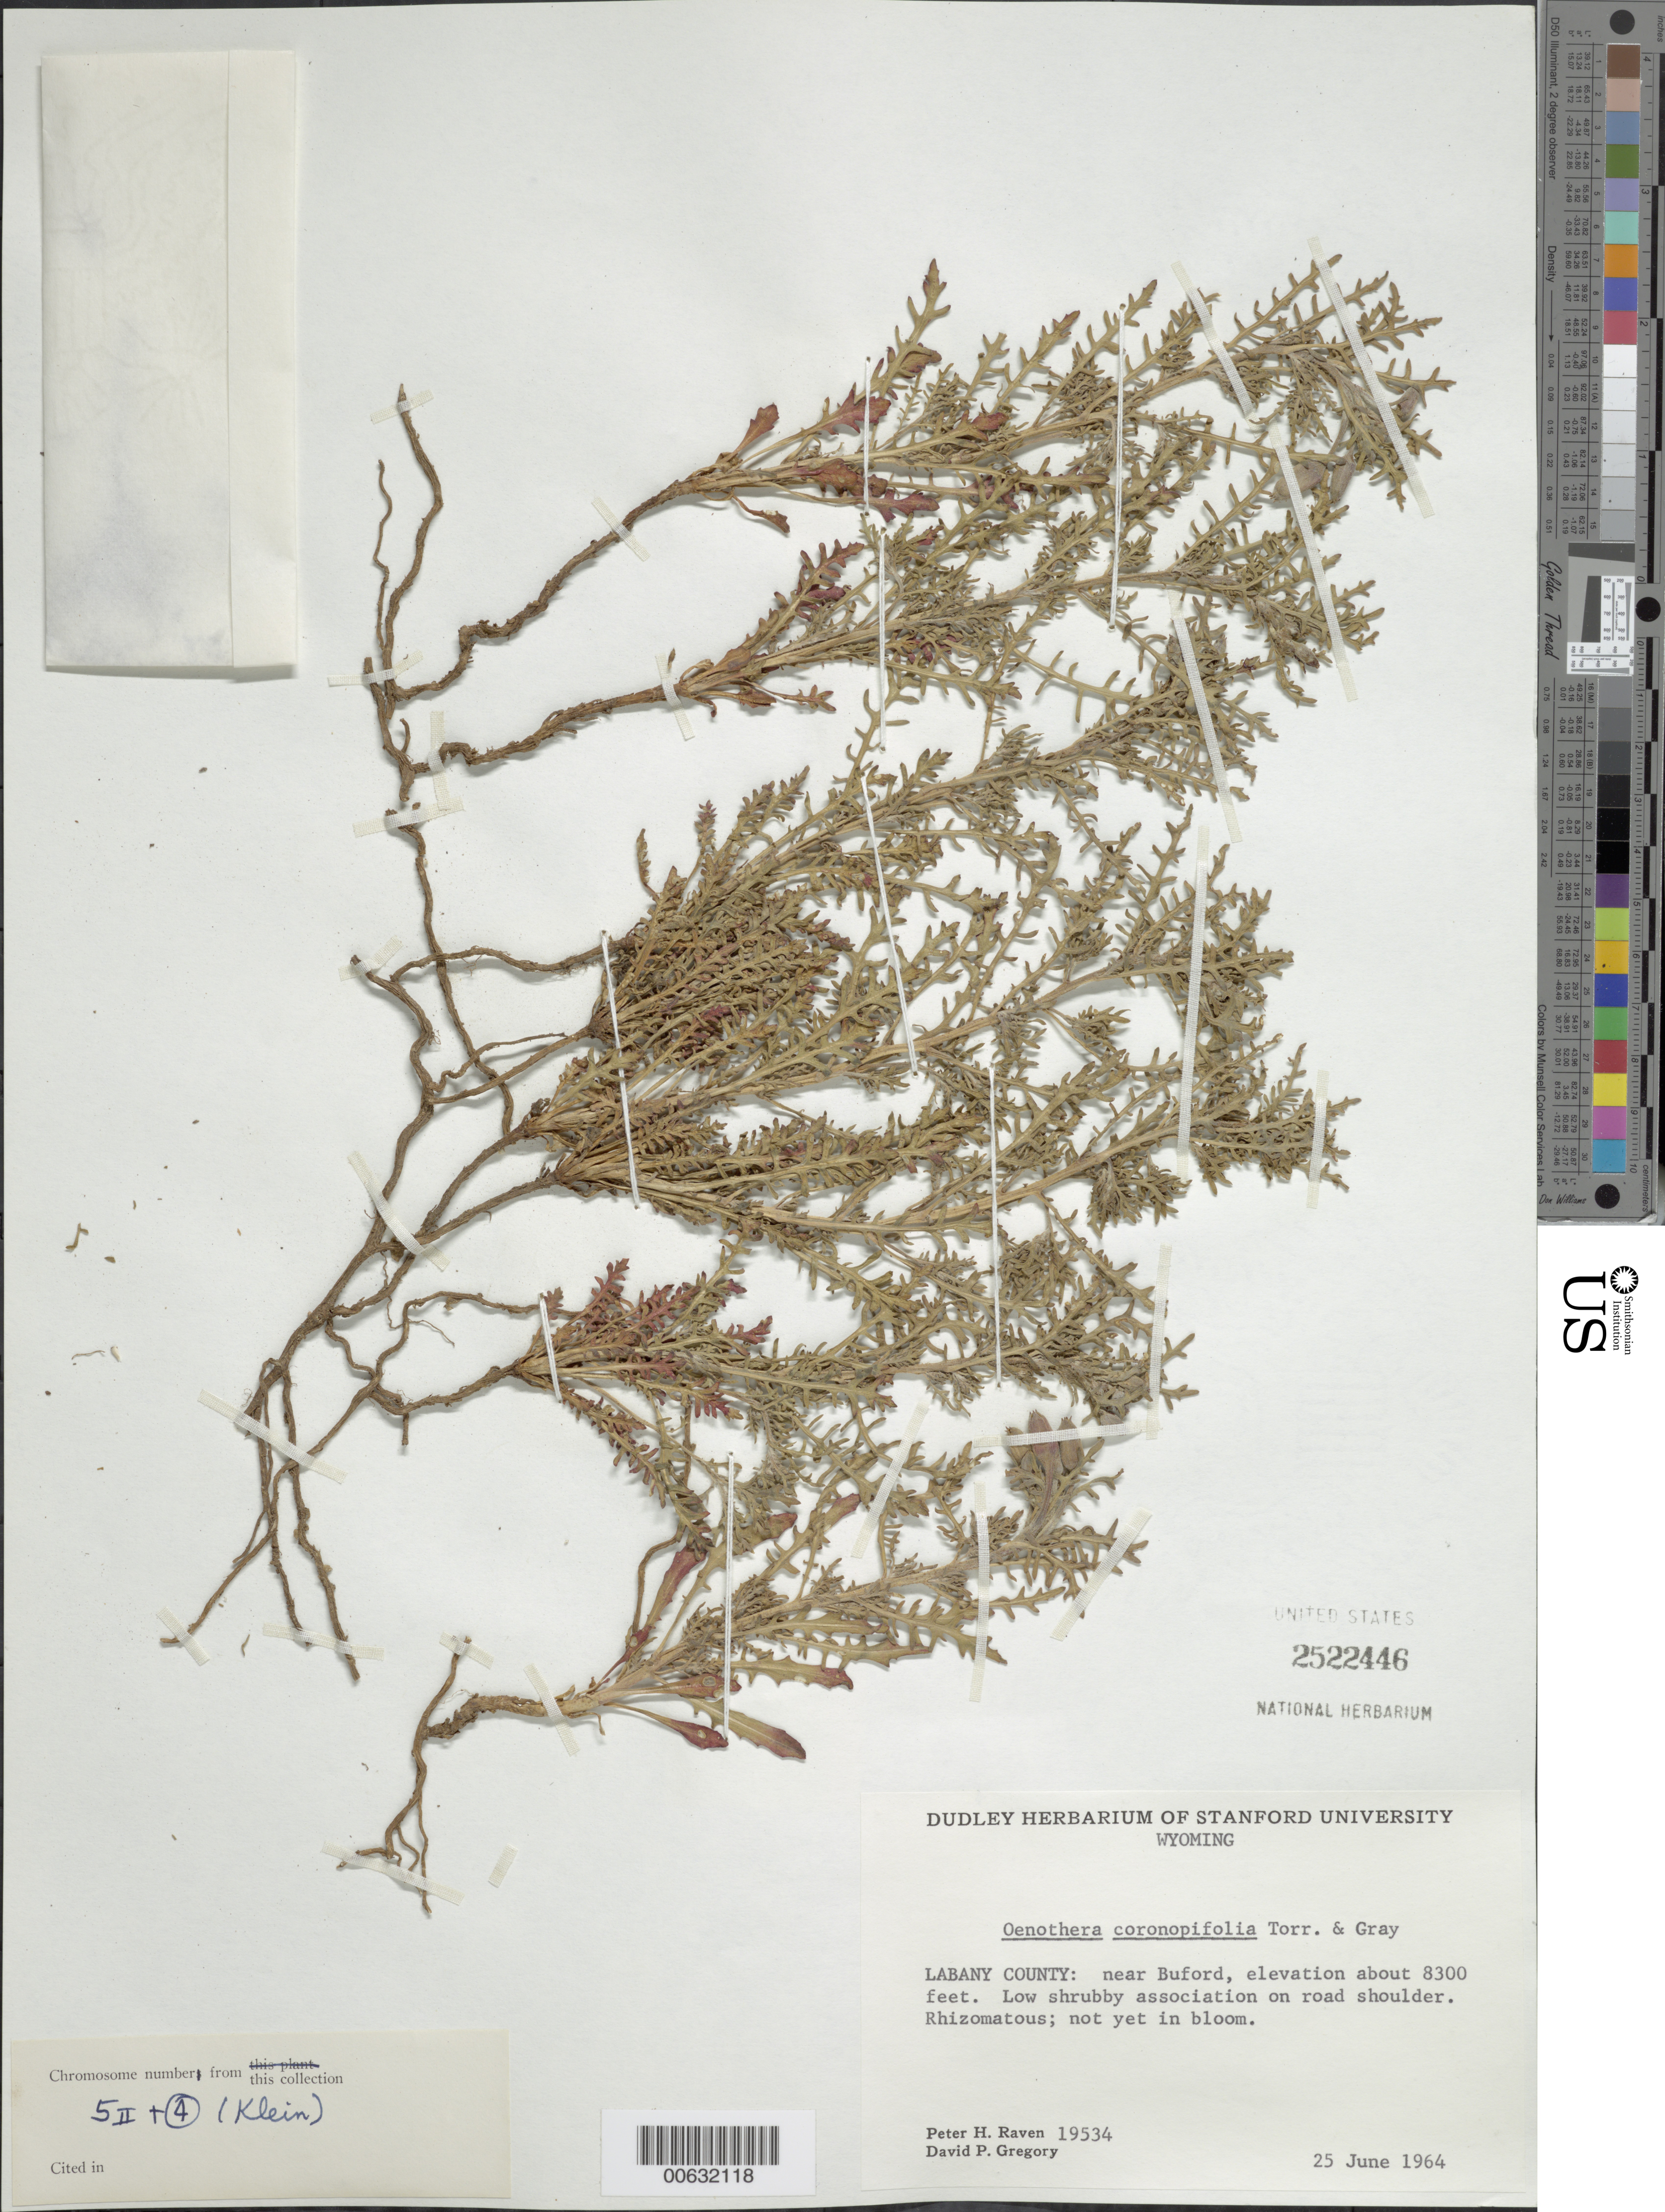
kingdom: Plantae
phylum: Tracheophyta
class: Magnoliopsida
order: Myrtales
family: Onagraceae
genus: Oenothera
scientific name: Oenothera coronopifolia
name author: Torr. & A. Gray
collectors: P. H. Raven & D. Gregory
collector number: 19534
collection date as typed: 25 Jun 1964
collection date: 1964-06-25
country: United States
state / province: Wyoming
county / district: Albany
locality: Near Buford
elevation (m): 2530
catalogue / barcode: US 2522446